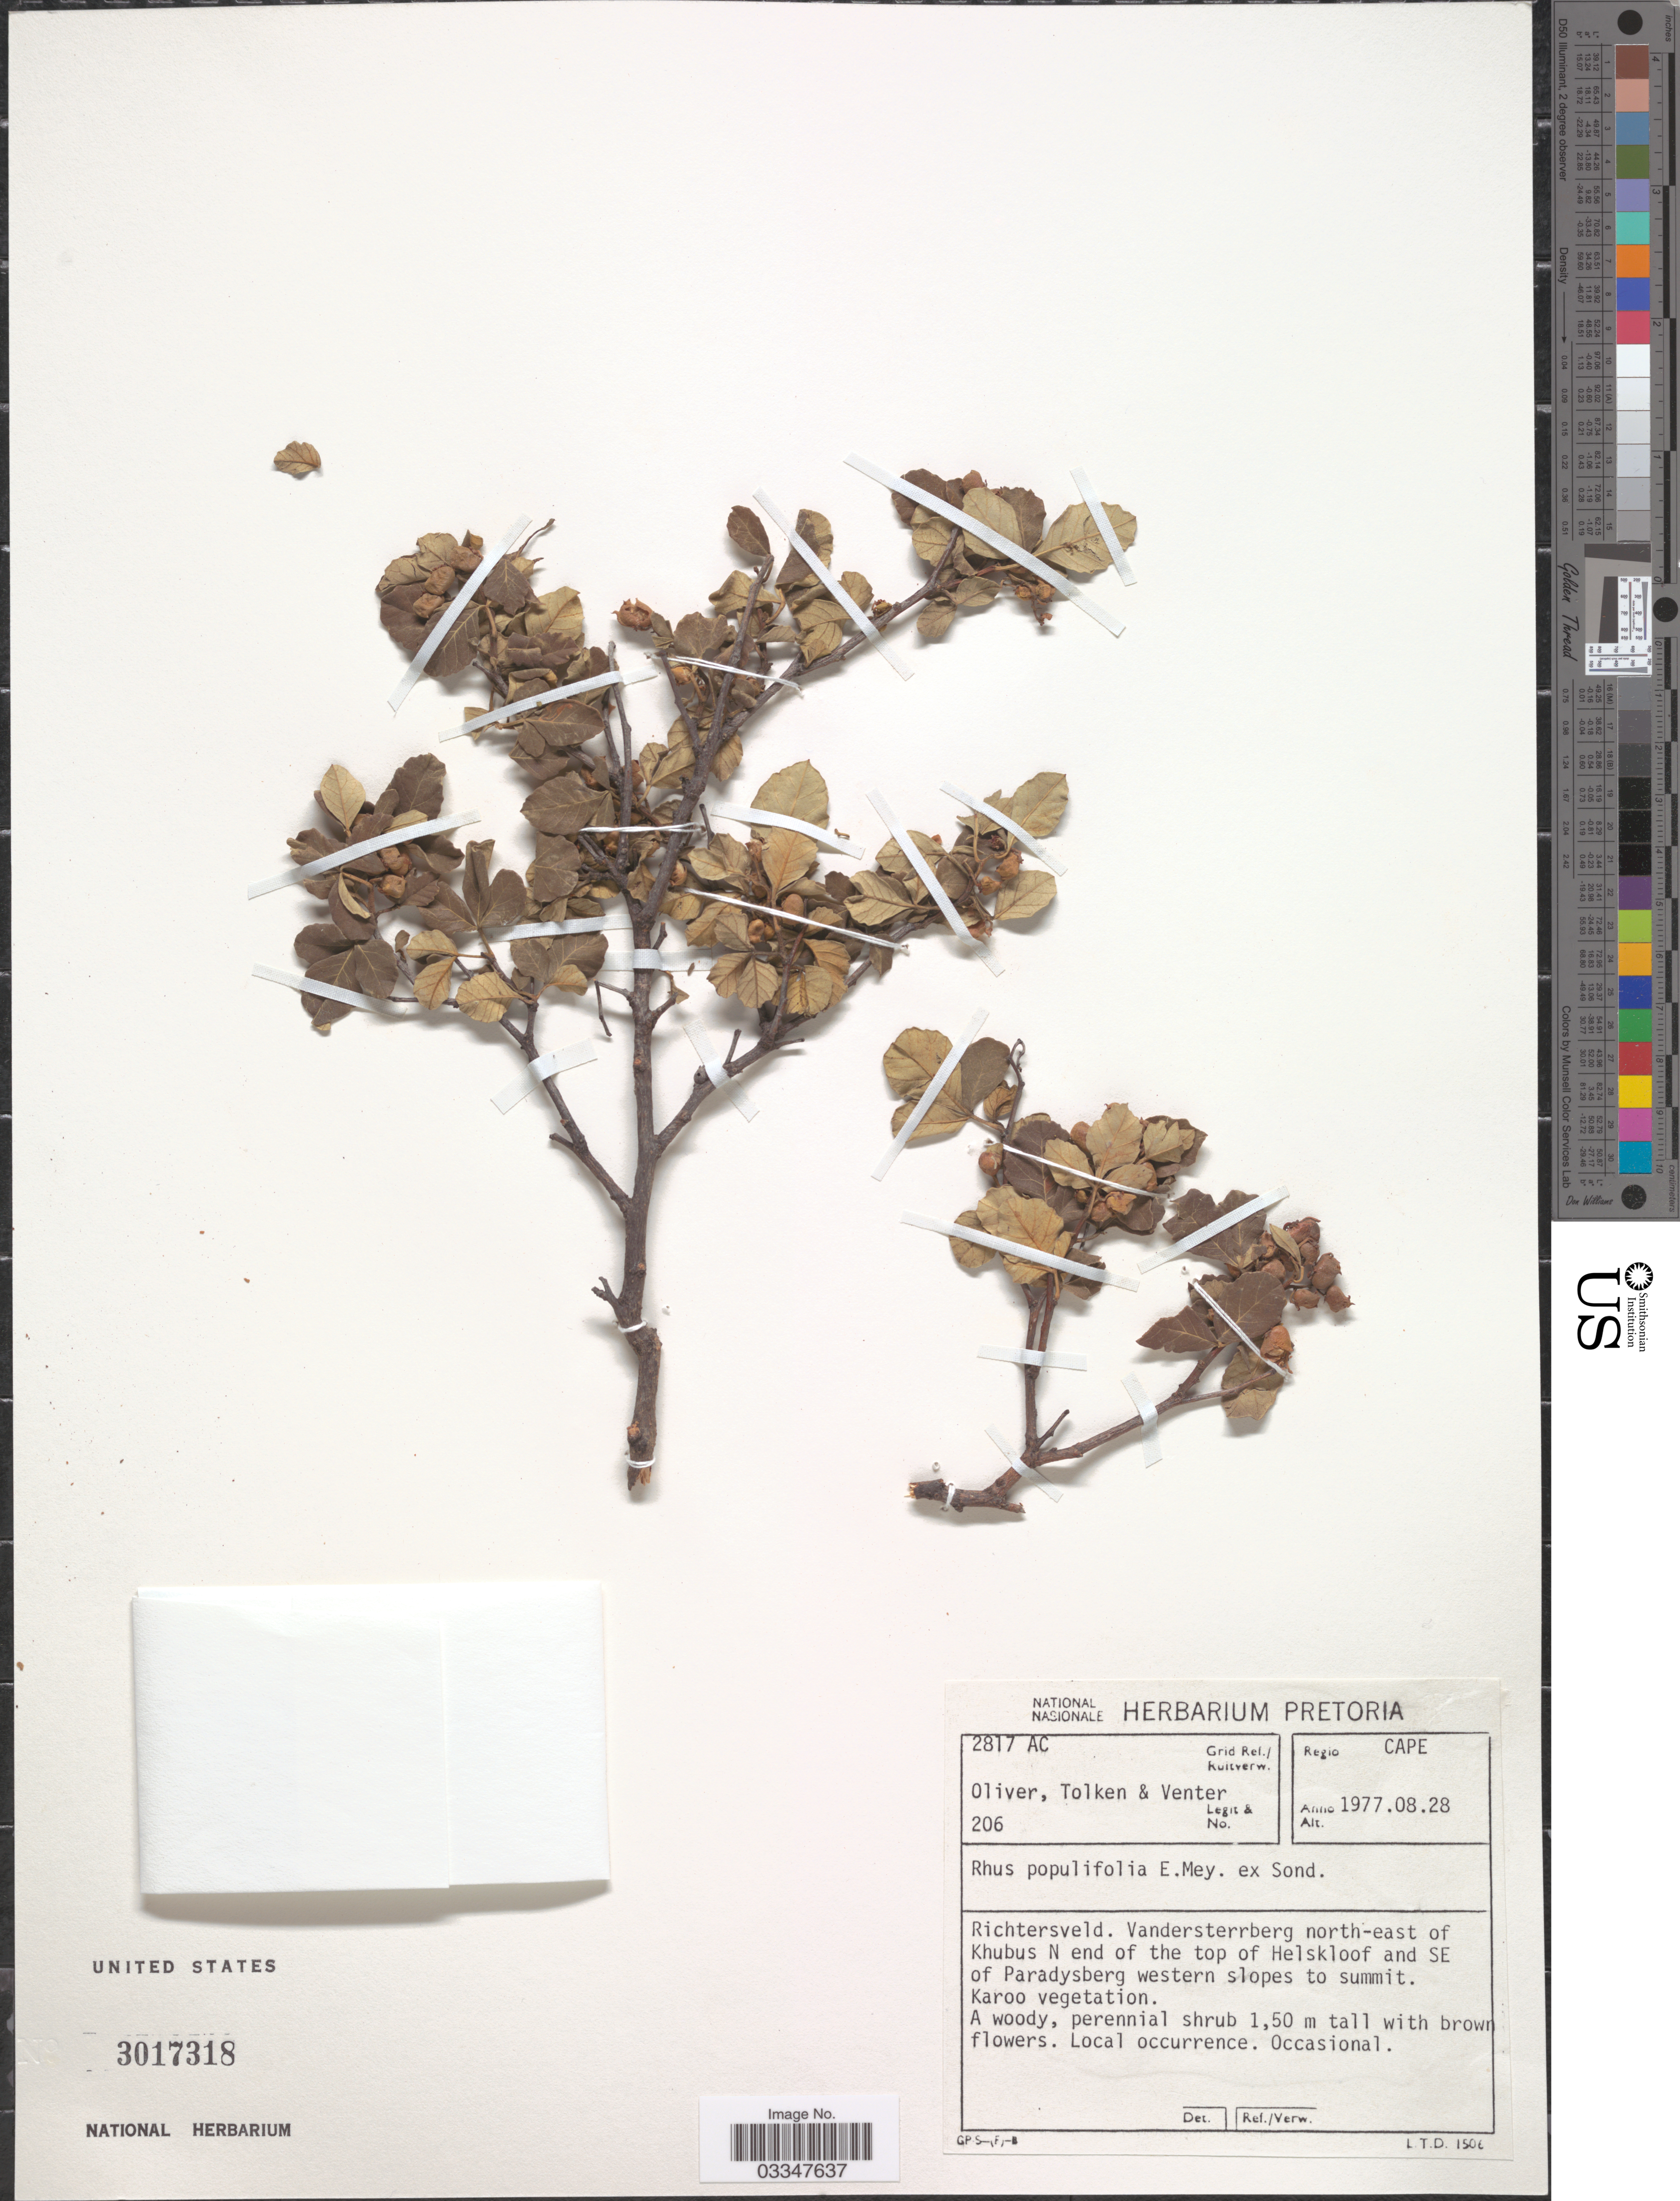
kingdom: Plantae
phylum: Tracheophyta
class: Magnoliopsida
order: Sapindales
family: Anacardiaceae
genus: Rhus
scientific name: Rhus populifolia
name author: E. Mey. ex Sond.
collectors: Oliver, --, Tolken & -. Venter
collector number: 206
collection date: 1977-08-28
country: South Africa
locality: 2817 AC Grid Ref./Ruitverw. Regio Cape. Richtersveld. Vandersterrberg north-east of Khubus N end of the top of Helskloof and SE of Paradysberg western slopes to summit.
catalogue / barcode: US 3017318